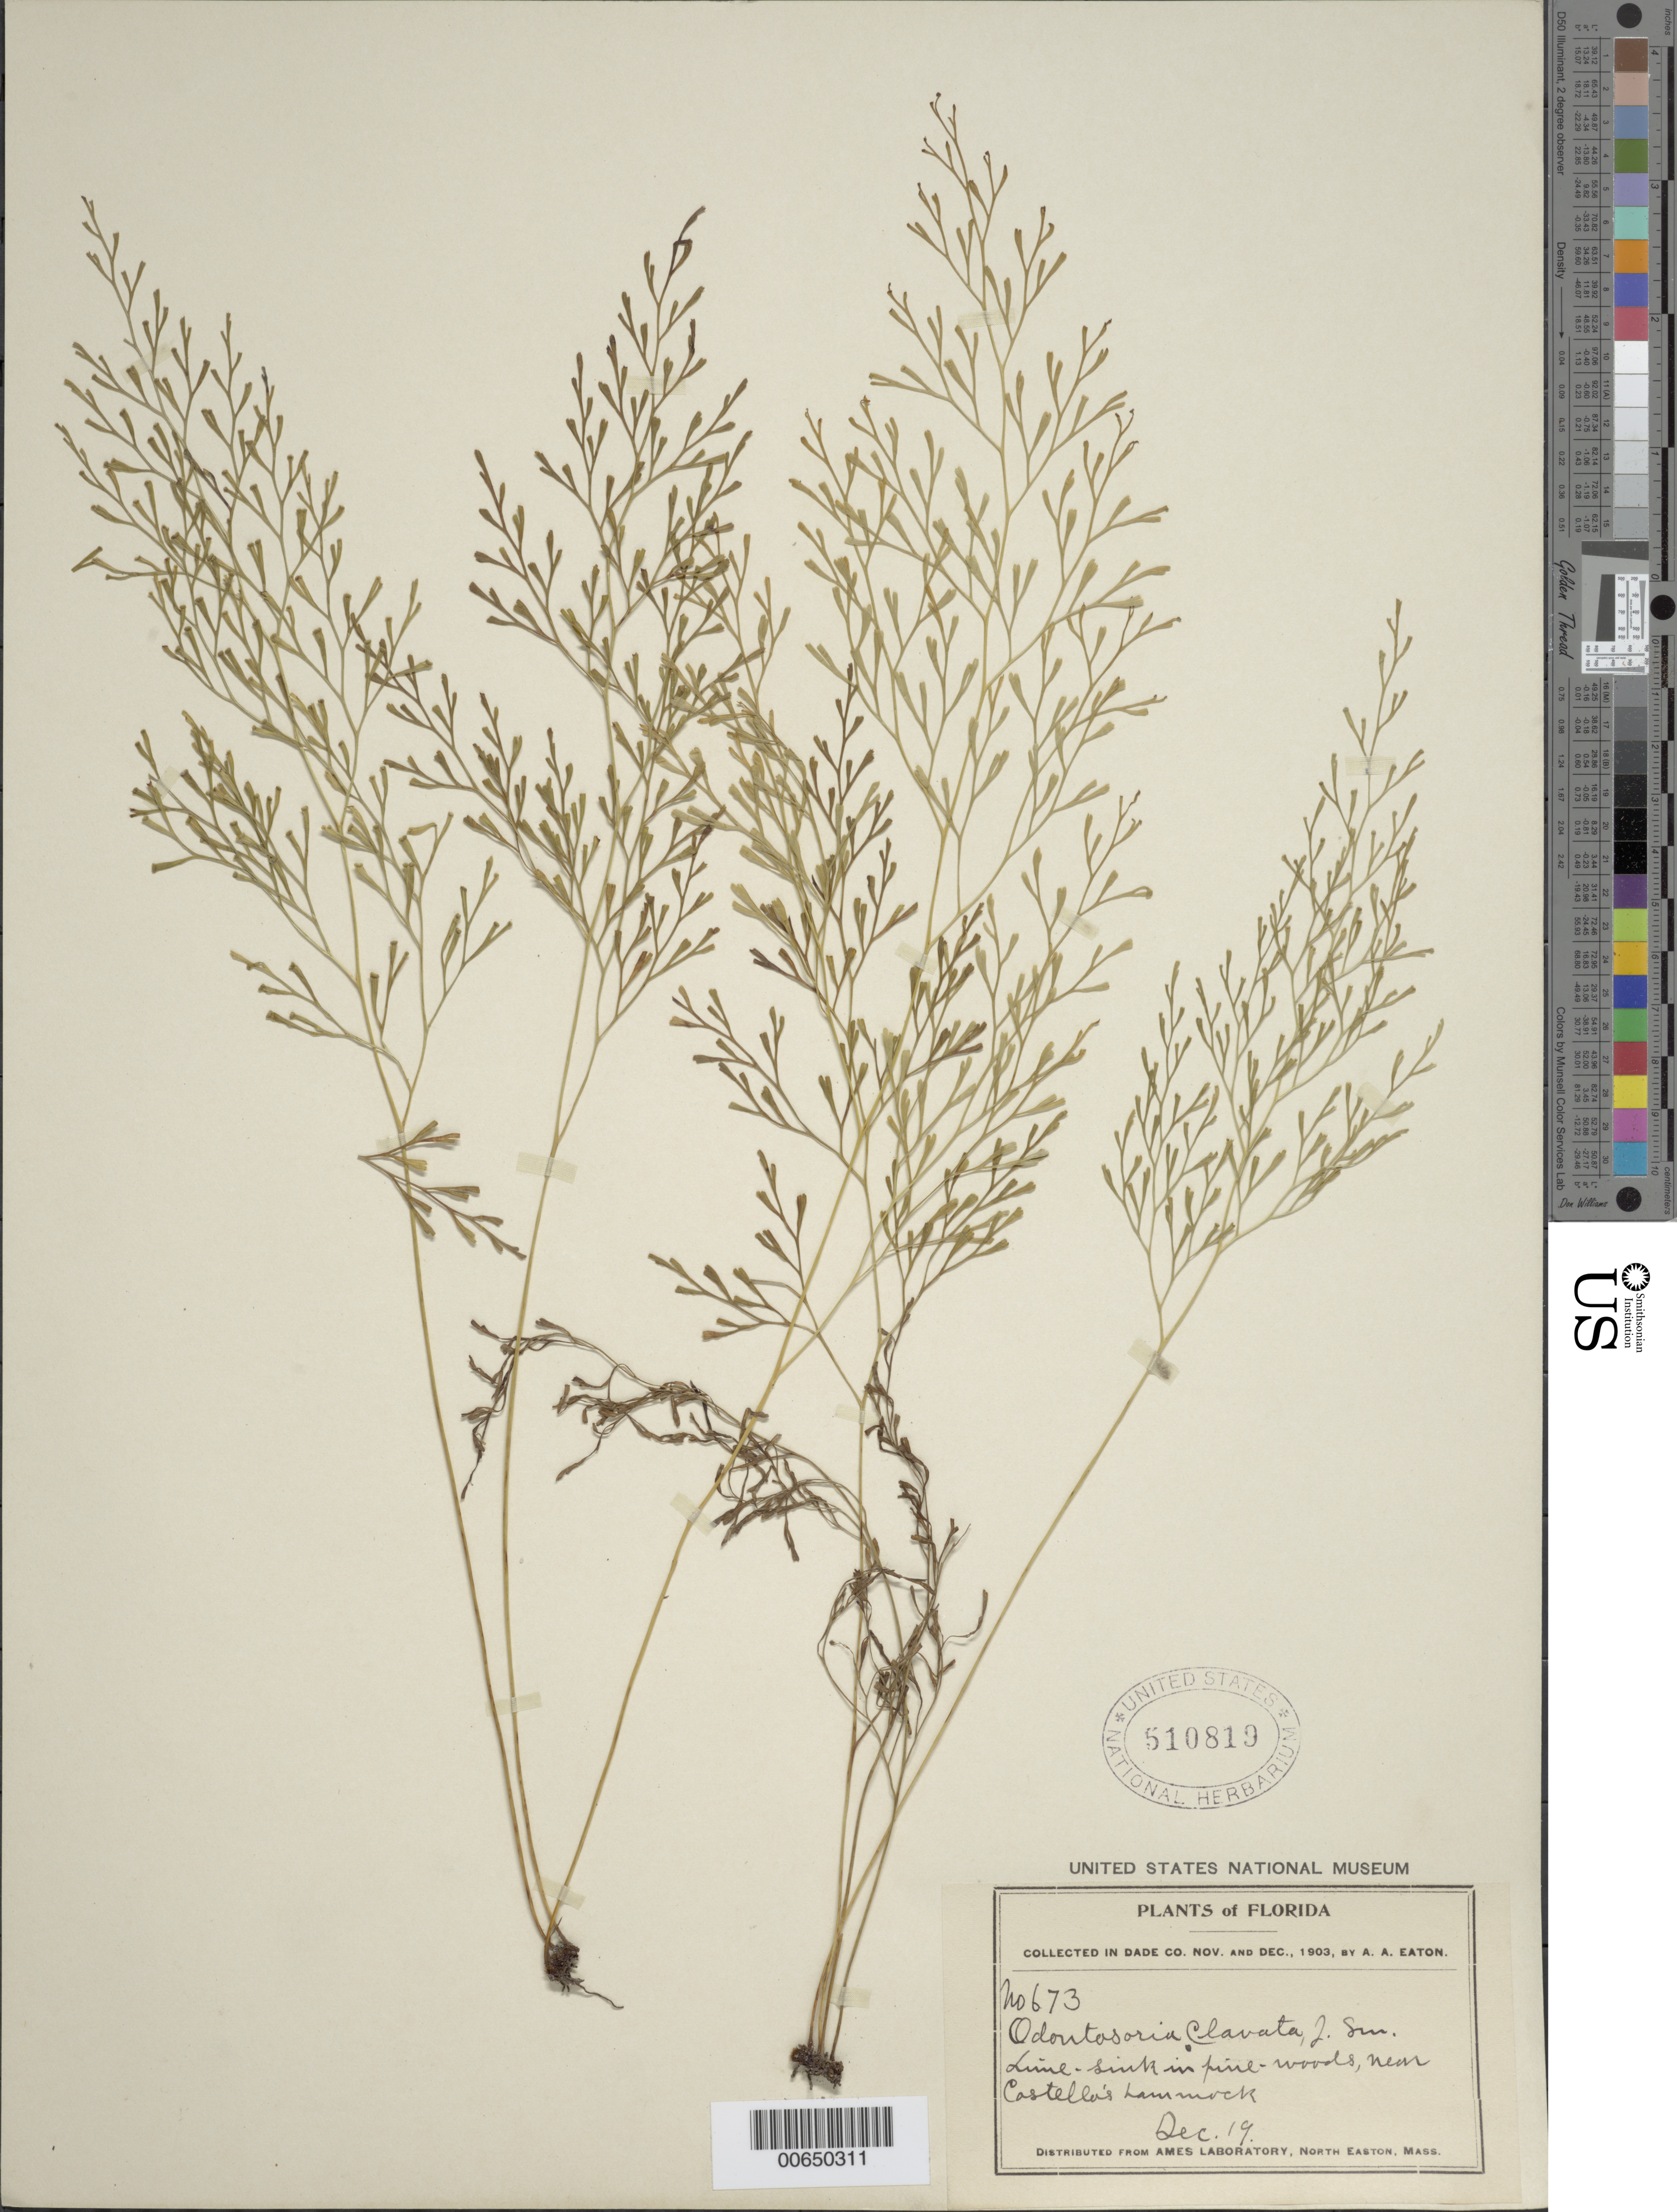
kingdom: Plantae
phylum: Tracheophyta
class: Polypodiopsida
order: Polypodiales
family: Lindsaeaceae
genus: Sphenomeris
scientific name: Sphenomeris clavata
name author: (L.) Maxon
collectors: A. A. Eaton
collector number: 673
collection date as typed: Nov 1903 and -- Dec 1903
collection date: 1903-11,1903-12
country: United States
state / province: Florida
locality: Near Castello's Hammock.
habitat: Lime-sink in pine-woods.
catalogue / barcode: US 510819